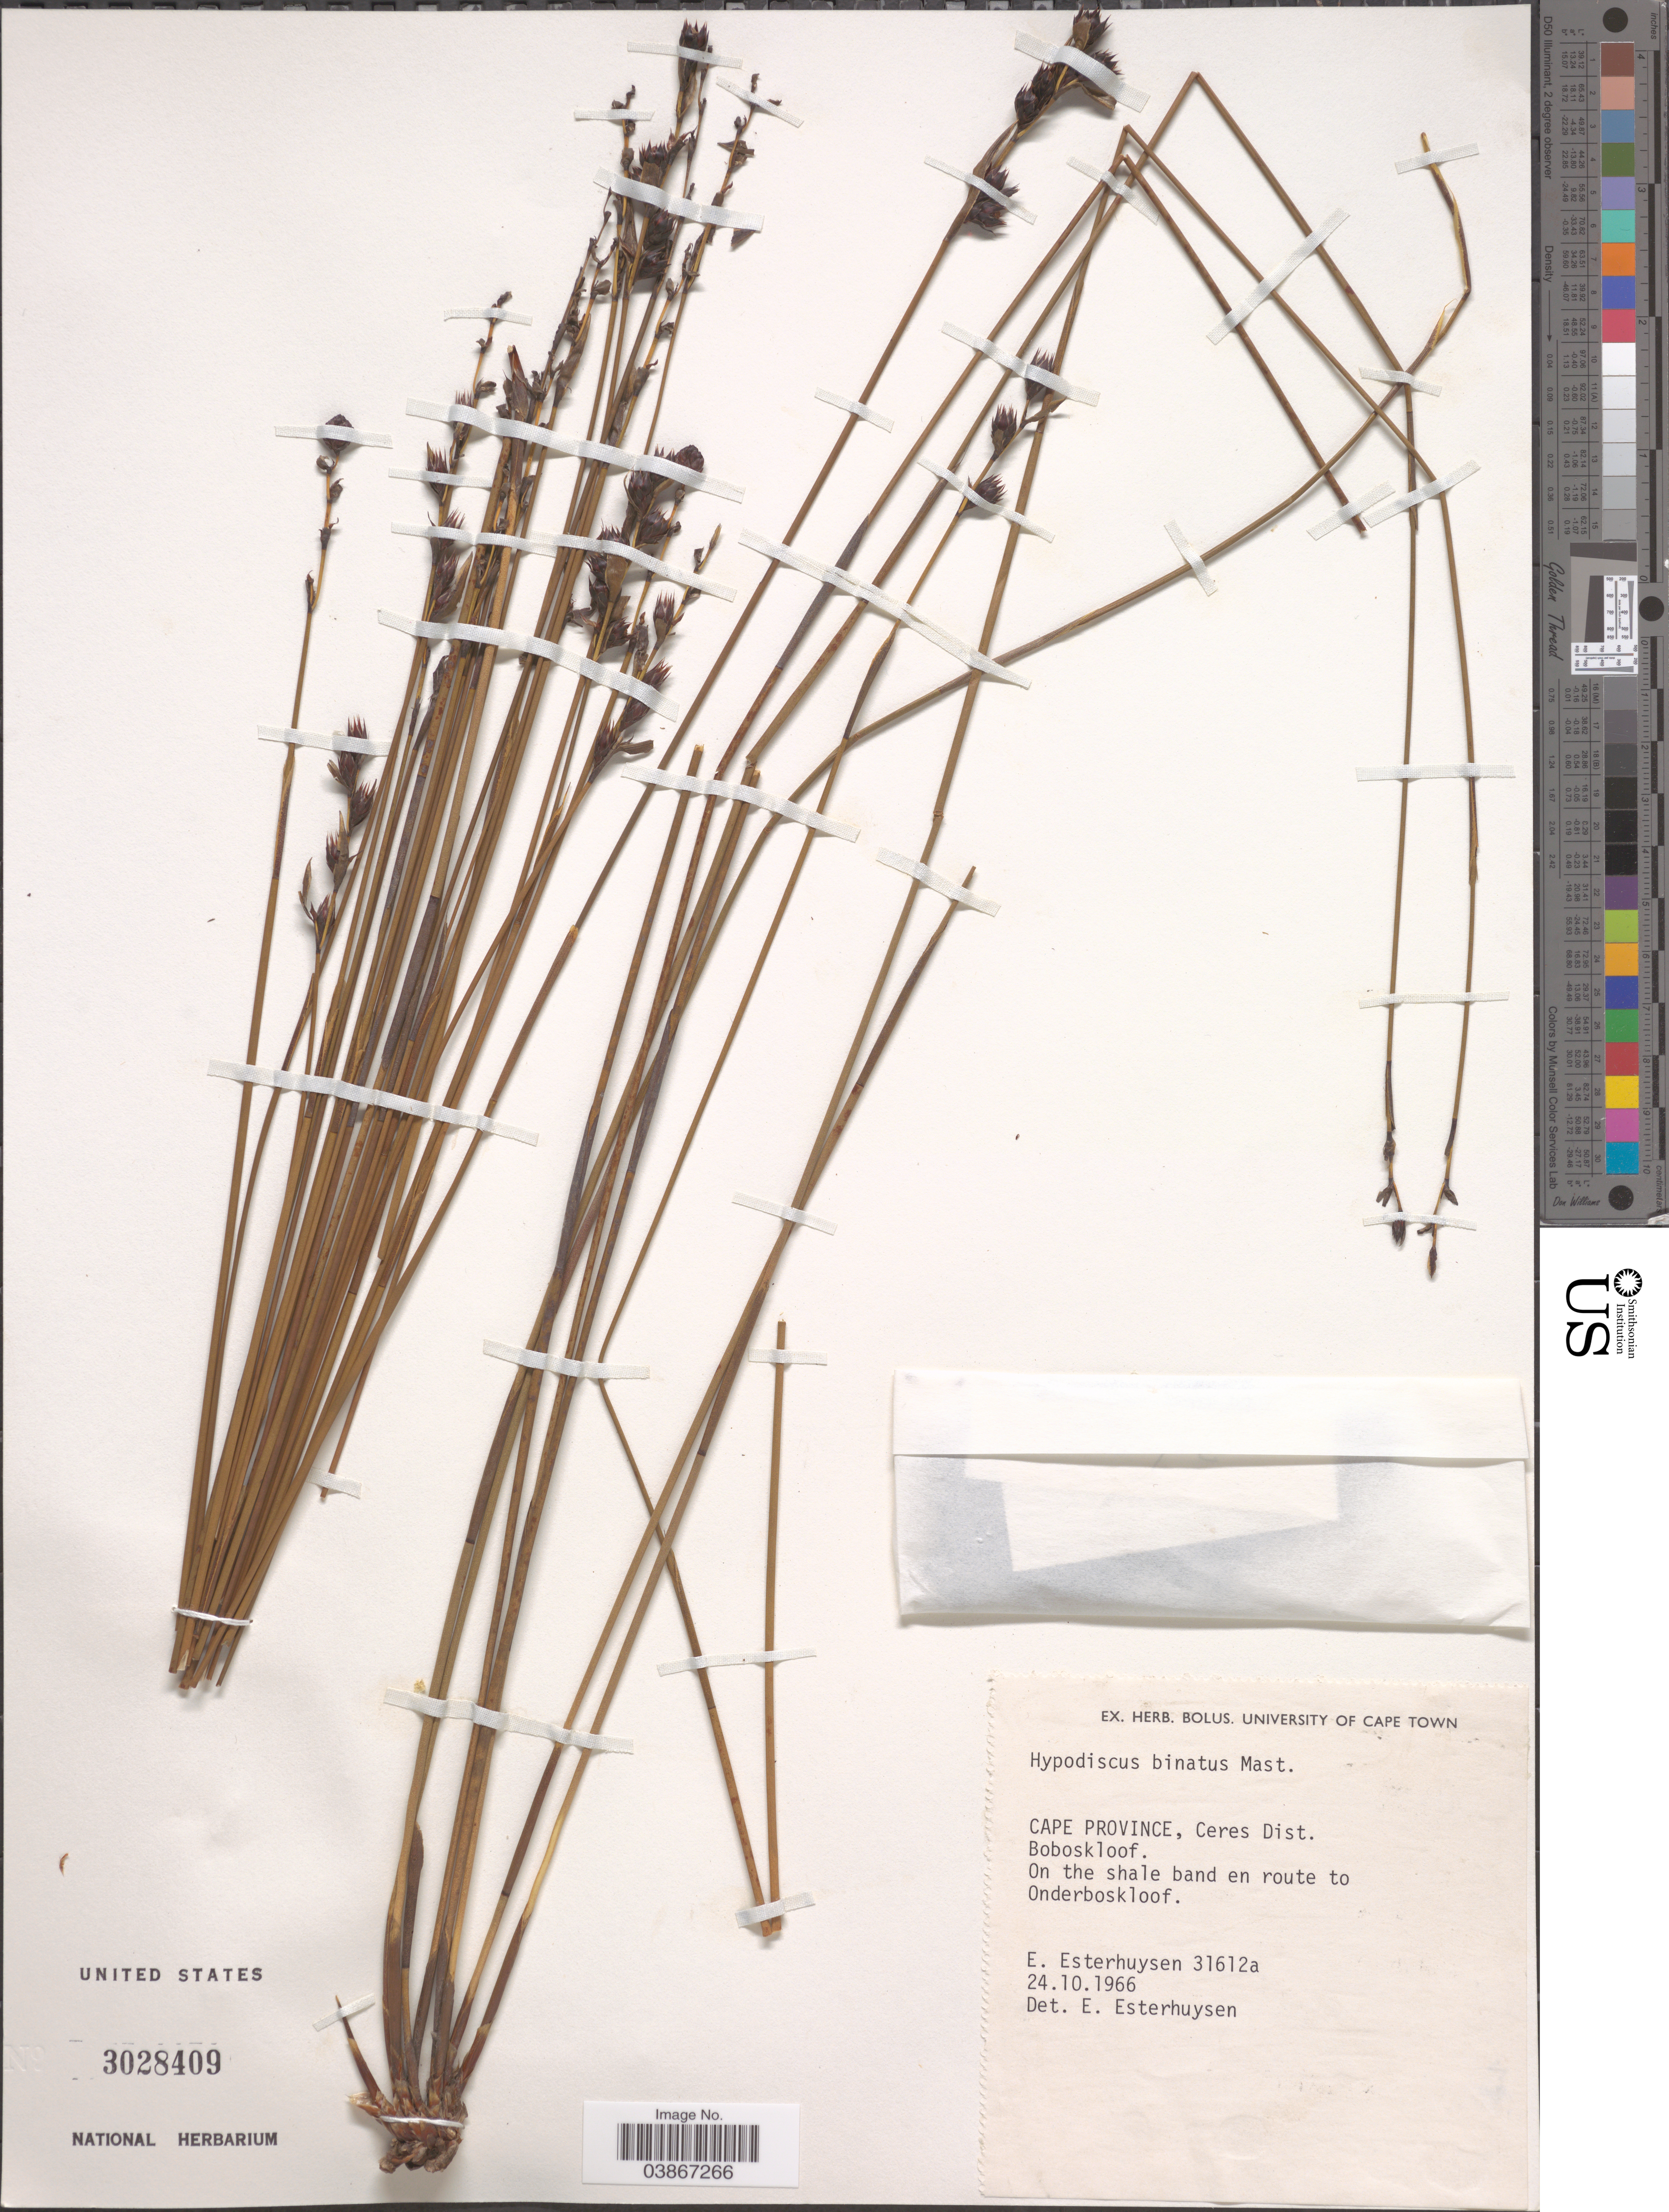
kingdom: Plantae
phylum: Tracheophyta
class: Liliopsida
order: Poales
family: Restionaceae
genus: Hypodiscus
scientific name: Hypodiscus binatus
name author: (Steud.) Mast.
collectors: E. E. Esterhuysen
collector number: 31612a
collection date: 1966-10-24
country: South Africa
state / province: Western Cape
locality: Ceres Dist. Boboskloof. On the shale band en route to Onderboskloof.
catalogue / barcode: US 3028409